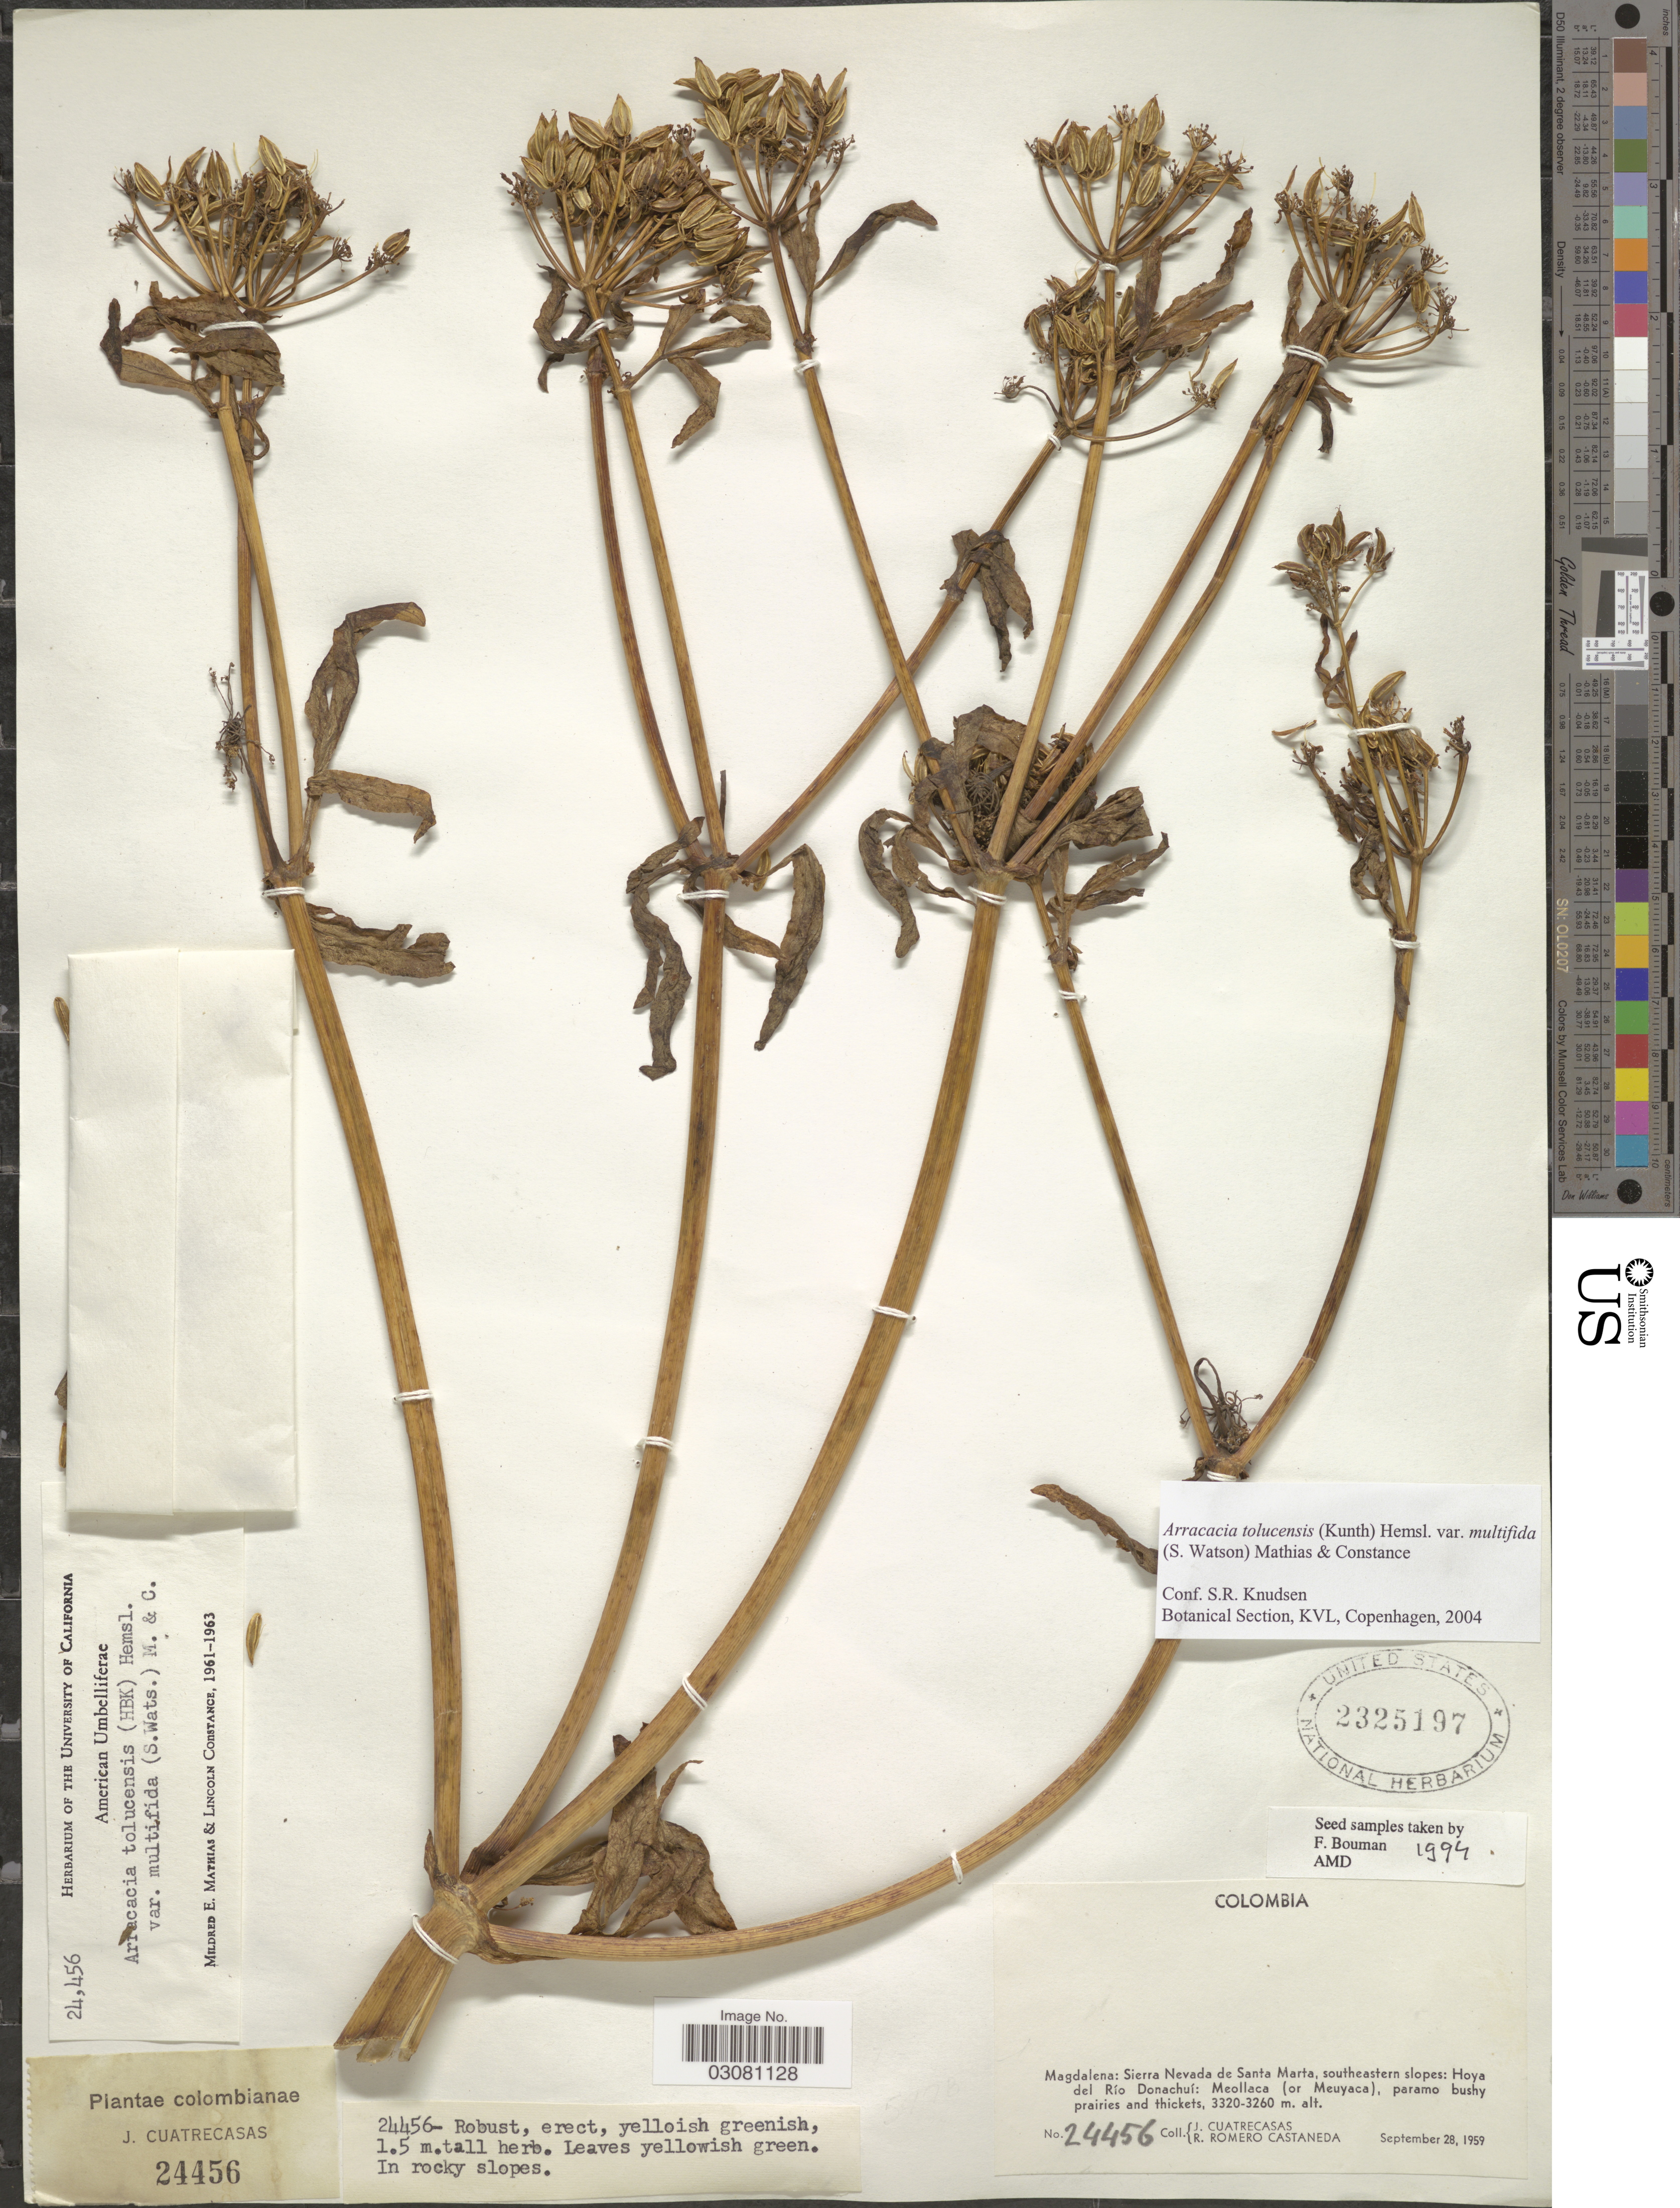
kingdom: Plantae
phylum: Tracheophyta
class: Magnoliopsida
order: Apiales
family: Apiaceae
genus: Arracacia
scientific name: Arracacia tolucensis var. multifida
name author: (S. Watson) Mathias & Constance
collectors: J. Cuatrecasas & R. Romero Castañeda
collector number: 24456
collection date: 1959-09-28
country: Colombia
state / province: Magdalena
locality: Sierra Nevada de Santa Marta, southeastern slopes: Hoya del Río Donachuí: Meollaca (or Meuyaca).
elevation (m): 3260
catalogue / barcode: US 2325197